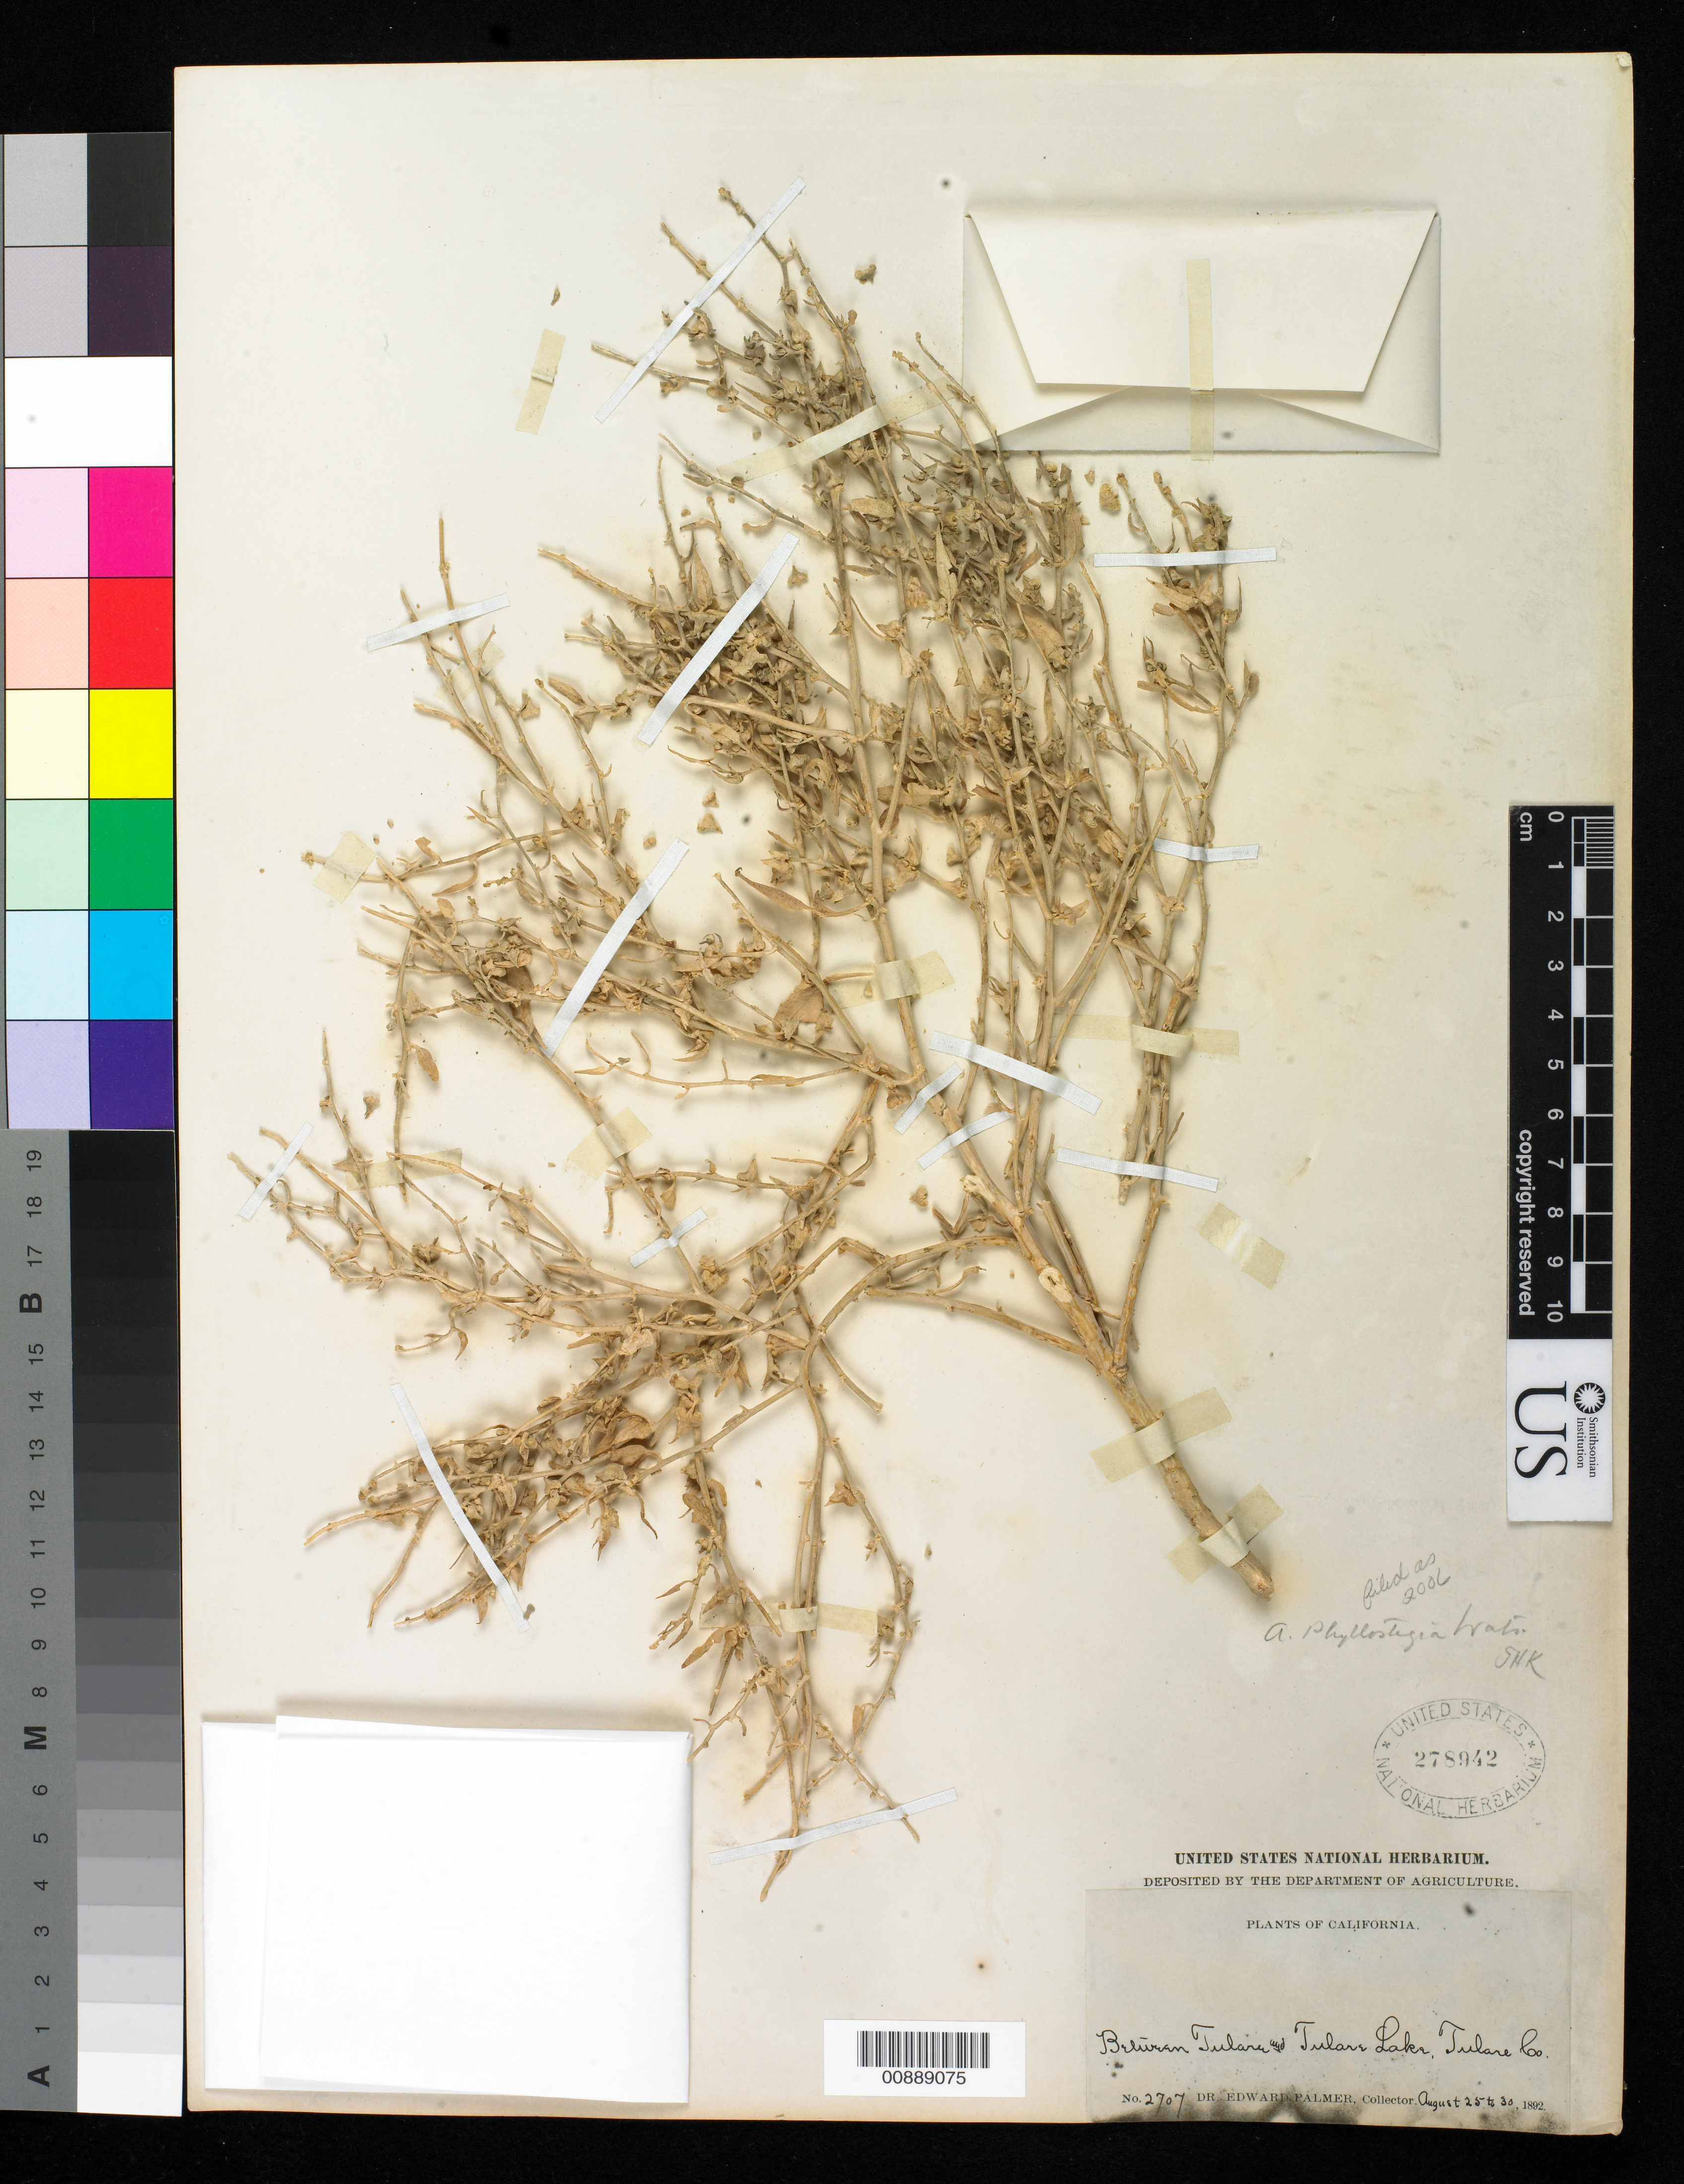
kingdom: Plantae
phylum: Tracheophyta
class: Magnoliopsida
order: Caryophyllales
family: Amaranthaceae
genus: Atriplex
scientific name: Atriplex phyllostegia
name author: (Torr. ex S. Watson) S. Watson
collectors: E. Palmer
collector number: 2707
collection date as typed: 25 Aug 1892 to 30 Aug 1892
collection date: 1892-08-25/1892-08-30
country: United States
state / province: California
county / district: Tulare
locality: Between Tulare and Tulare Lake, Tulare County, California.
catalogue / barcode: US 278942